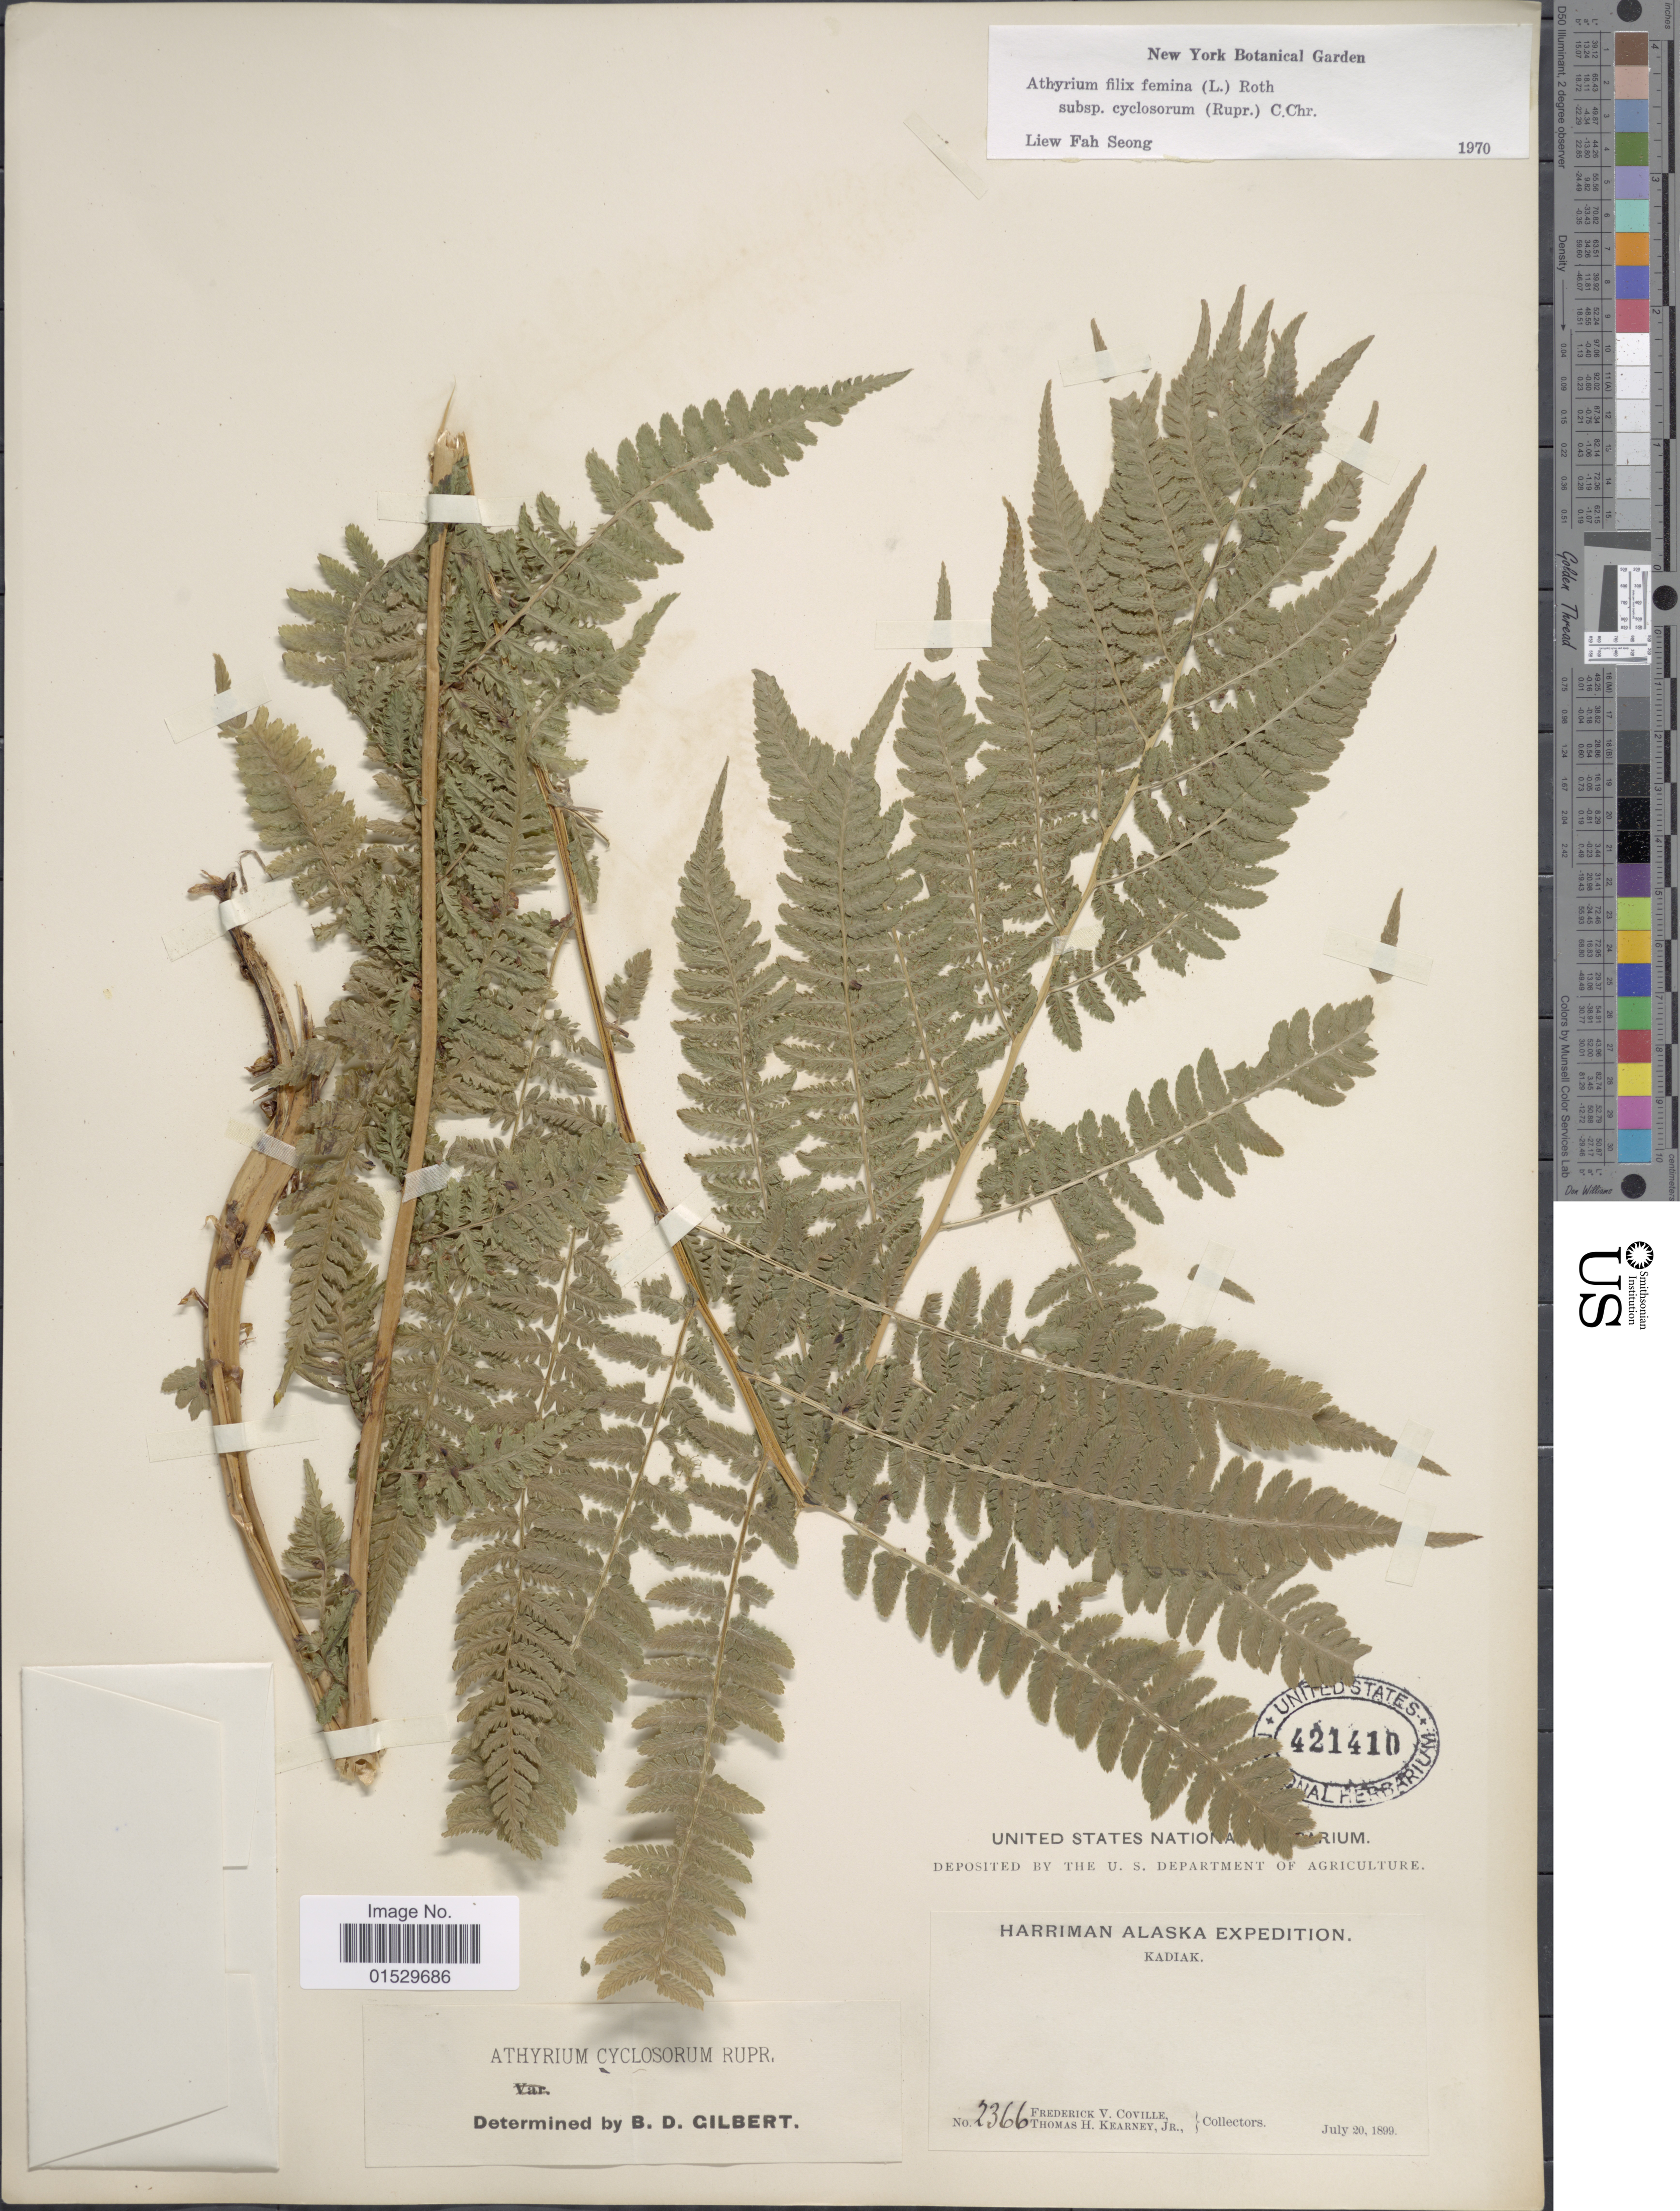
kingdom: Plantae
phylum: Tracheophyta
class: Polypodiopsida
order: Polypodiales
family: Athyriaceae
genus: Athyrium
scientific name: Athyrium filix-femina subsp. cyclosorum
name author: (Rupr.) C. Chr.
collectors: F. V. Coville & T. H. Kearney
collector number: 2366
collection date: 1899-07-20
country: United States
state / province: Alaska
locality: Kadiak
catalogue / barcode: US 421410